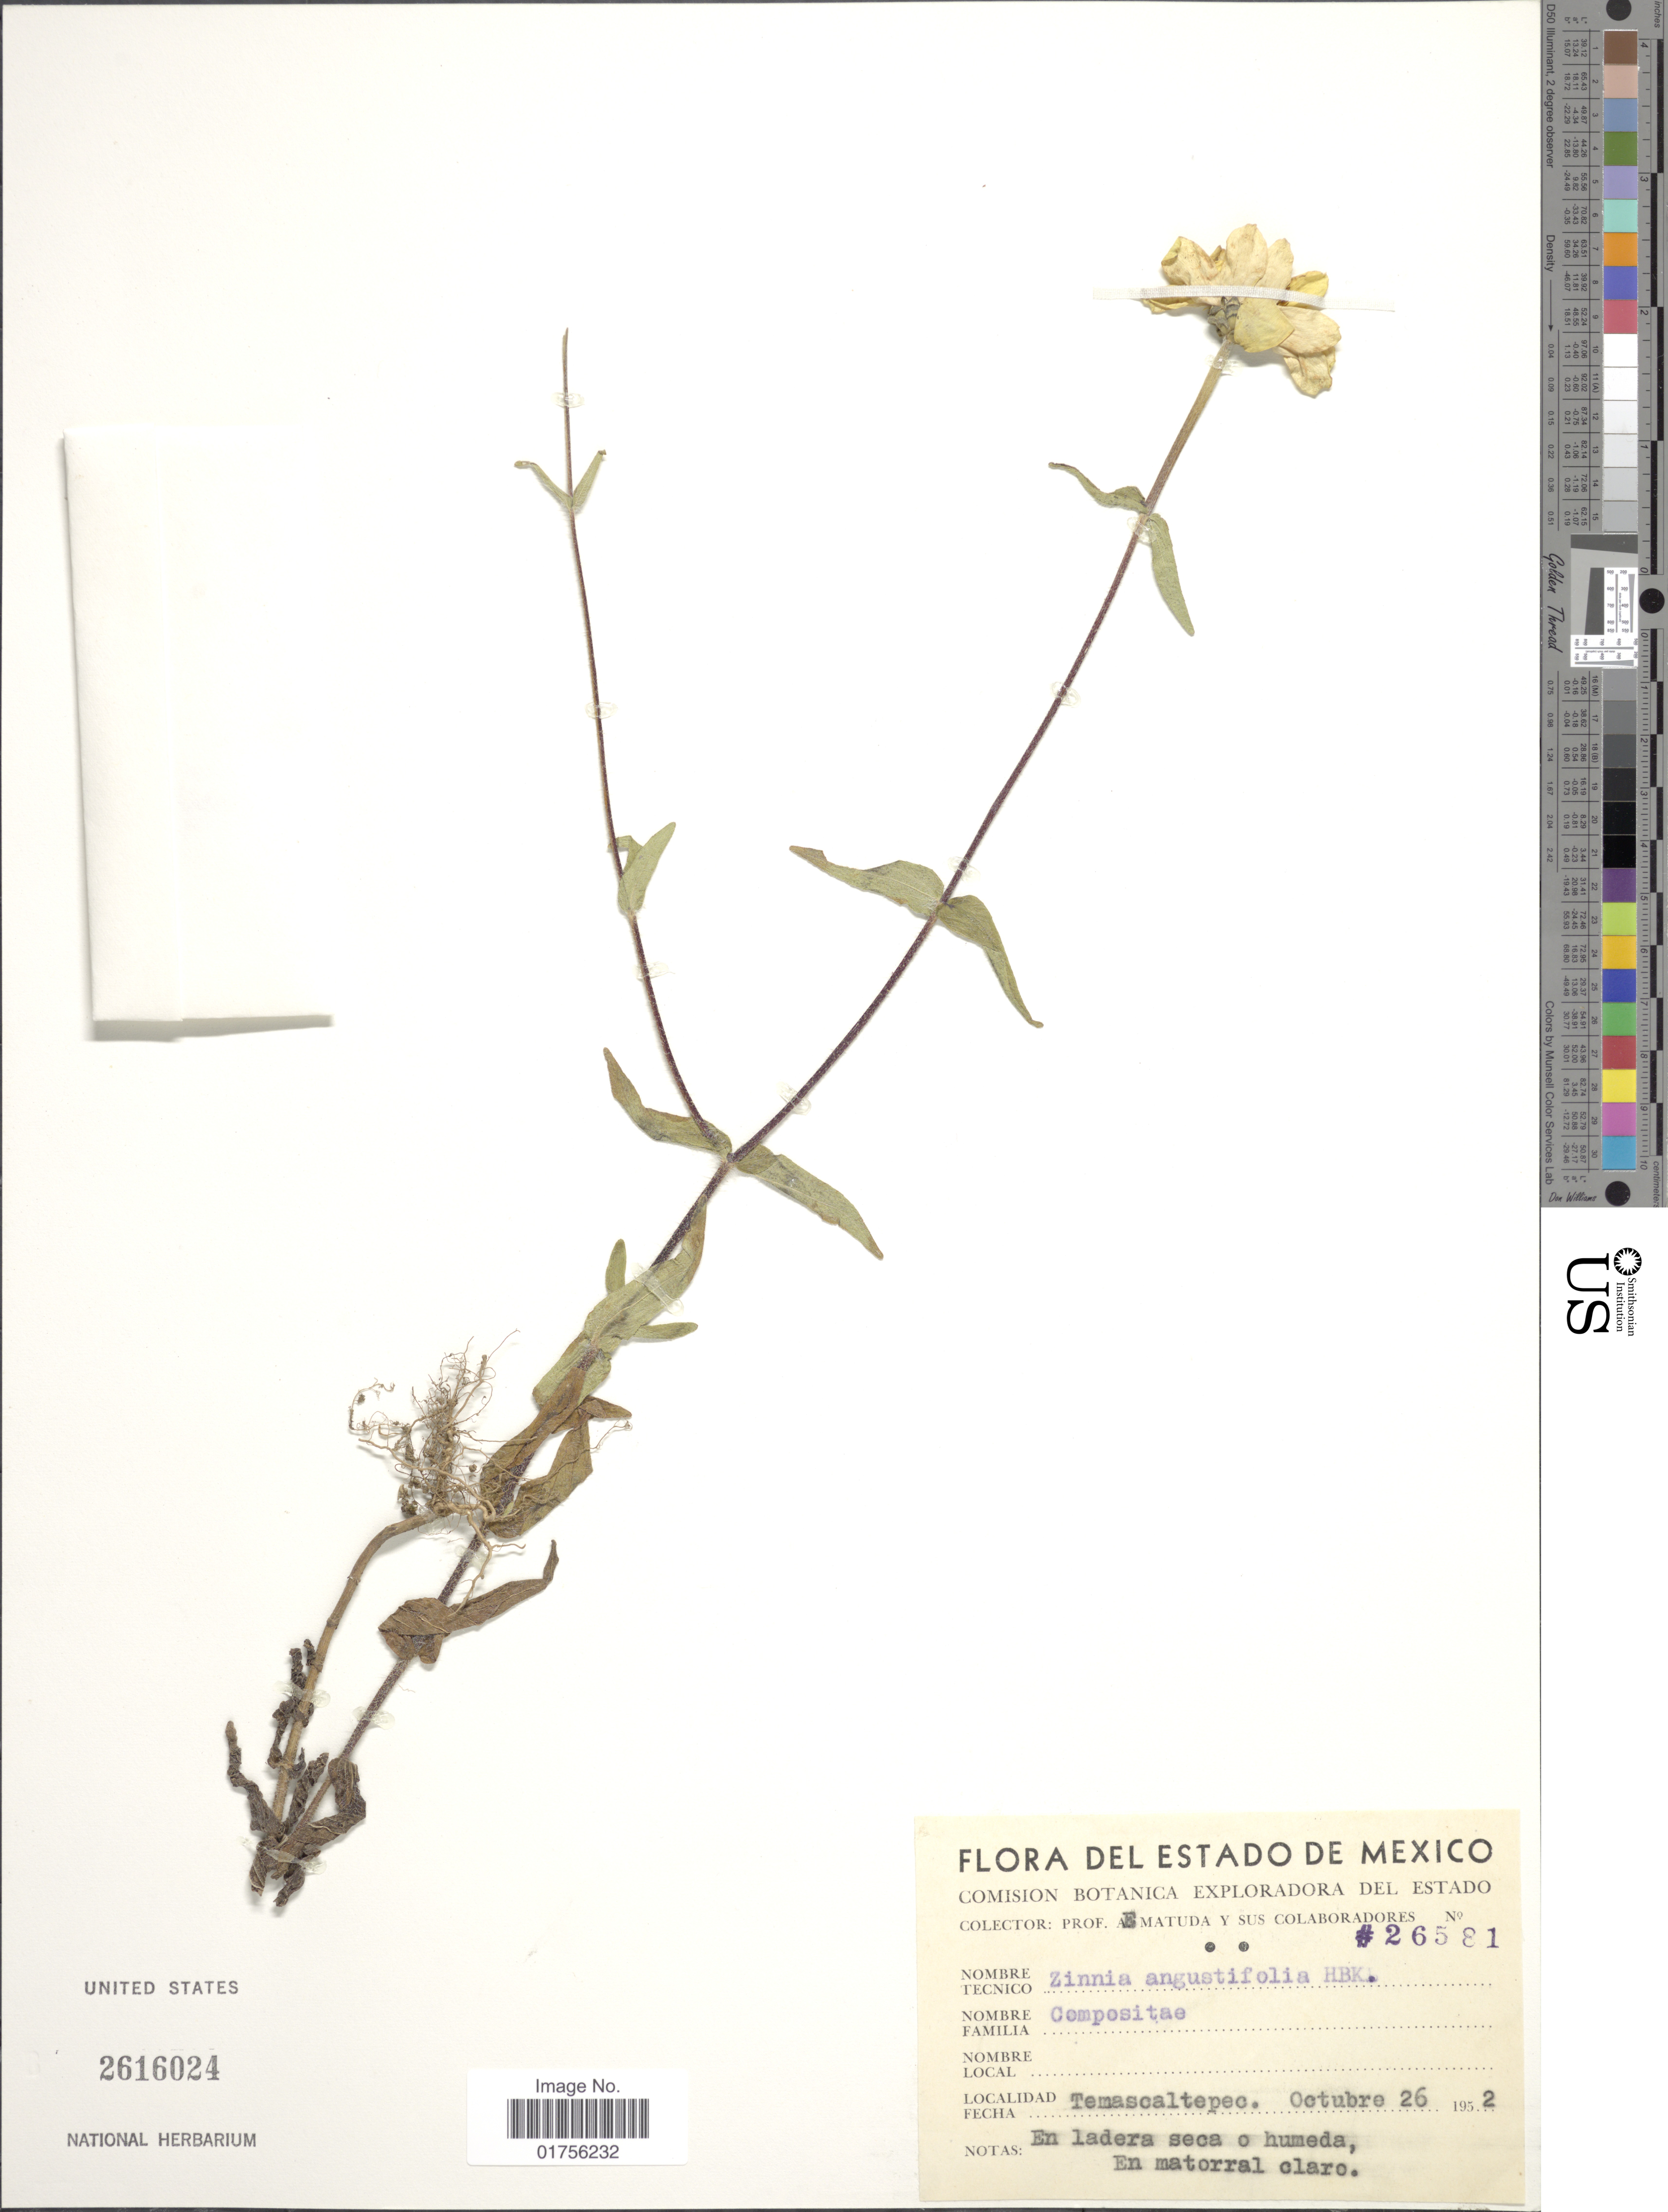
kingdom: Plantae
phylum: Tracheophyta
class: Magnoliopsida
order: Asterales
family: Asteraceae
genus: Zinnia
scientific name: Zinnia haageana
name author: Regel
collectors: E. Matuda & et al.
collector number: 26581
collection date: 1952-10-26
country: Mexico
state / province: México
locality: Del Estado de Mexico, Temascaltepec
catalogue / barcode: US 2616024